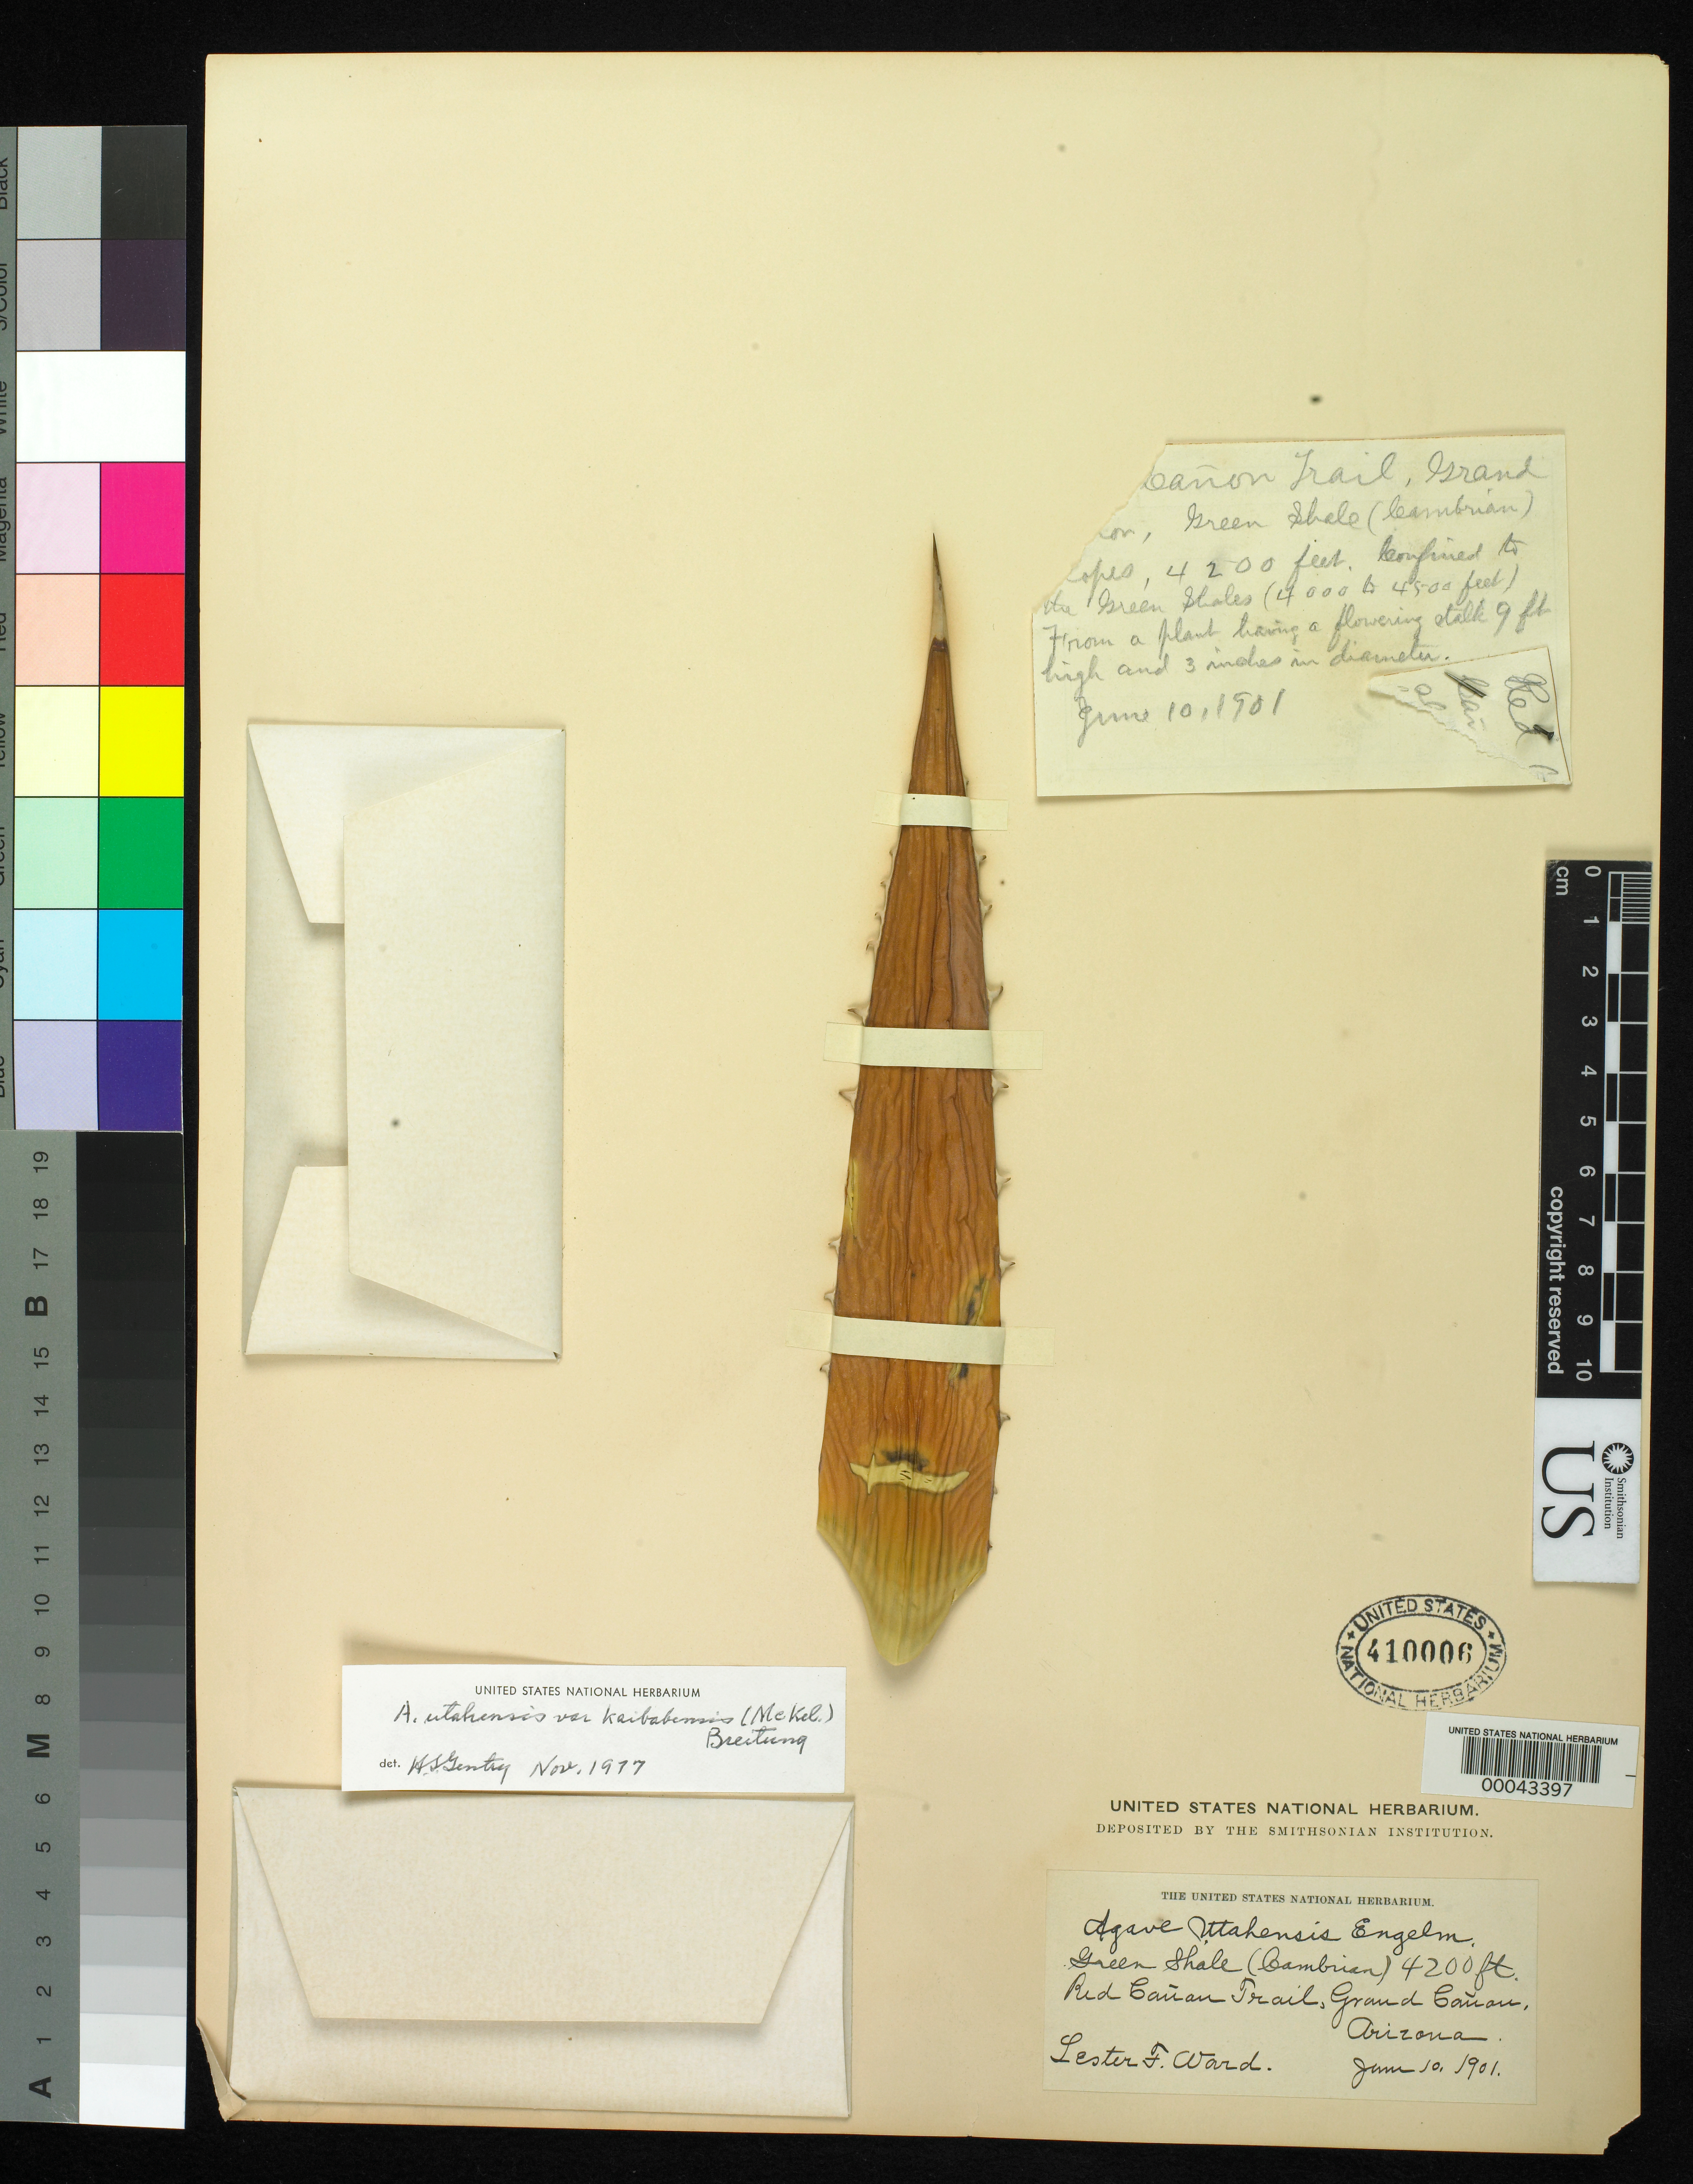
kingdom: Plantae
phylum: Tracheophyta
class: Liliopsida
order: Asparagales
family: Asparagaceae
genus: Agave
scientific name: Agave utahensis var. kaibabensis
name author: (McKelvey) Breitung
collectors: L. F. Ward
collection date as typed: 10 Jun 1901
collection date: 1901-06-10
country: United States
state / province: Arizona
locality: Red canyon trail, grand canyon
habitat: Green shale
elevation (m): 4300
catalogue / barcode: US 410006